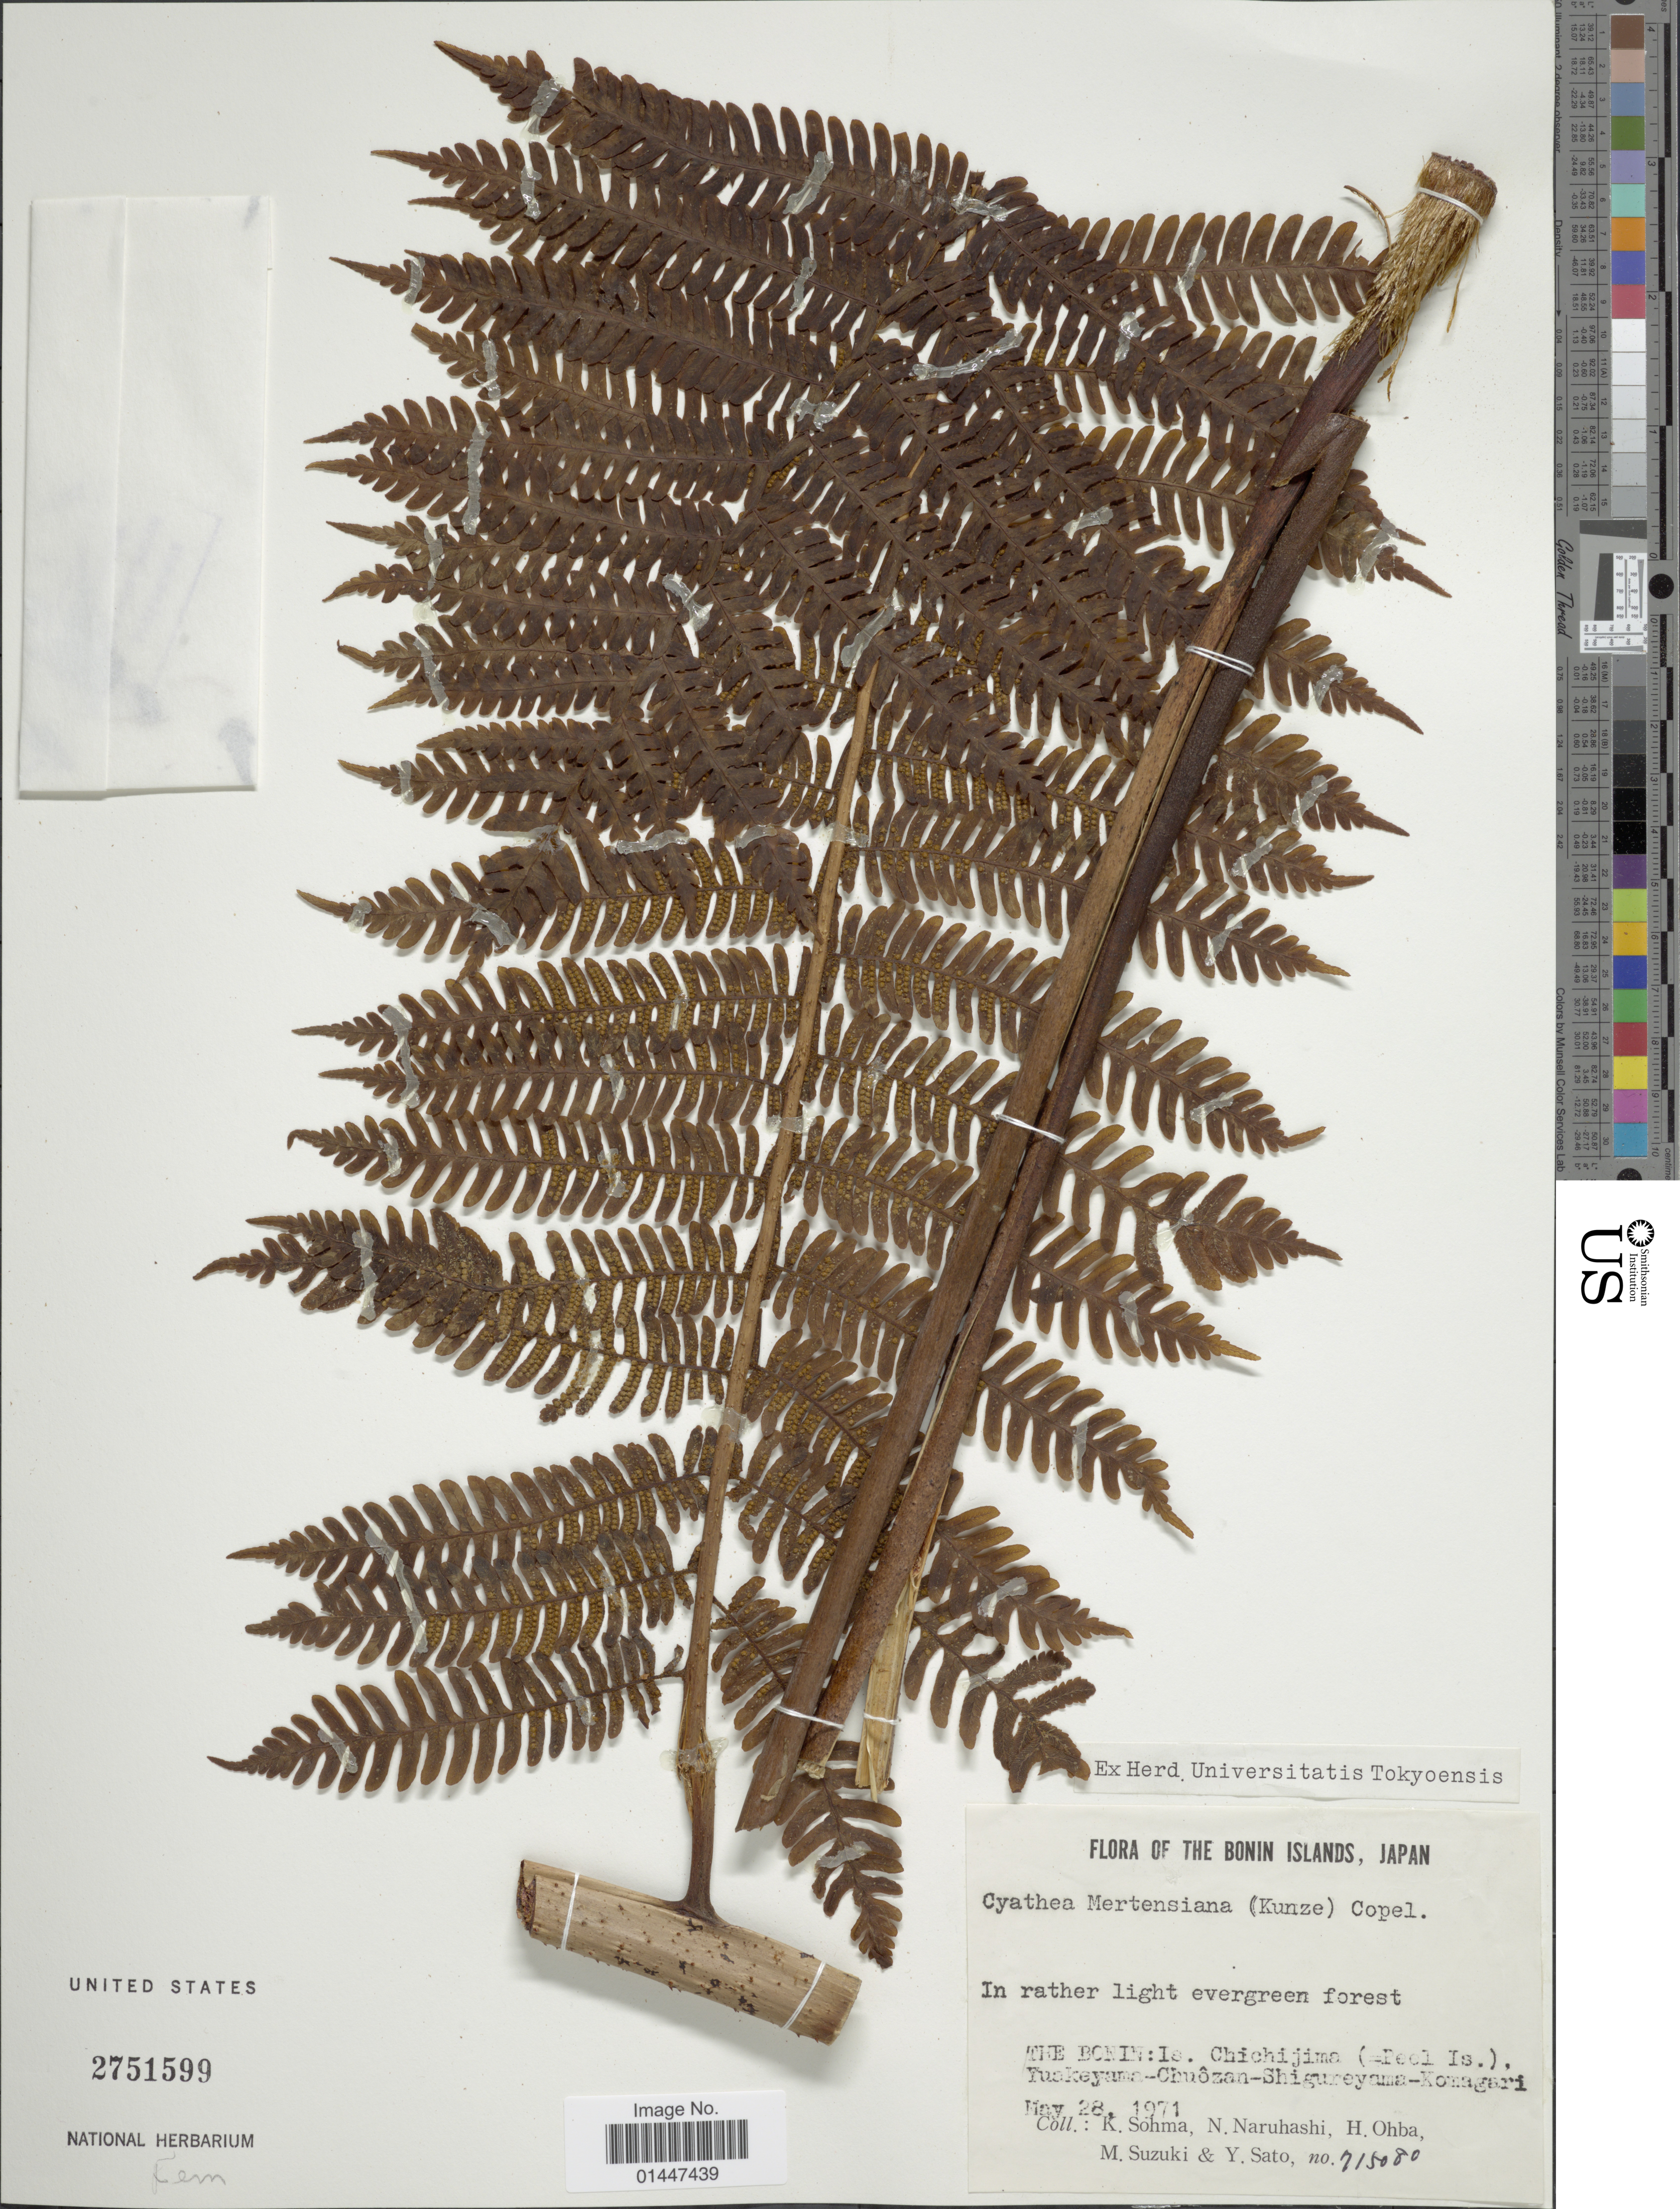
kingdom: Plantae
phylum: Tracheophyta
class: Polypodiopsida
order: Cyatheales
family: Cyatheaceae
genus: Sphaeropteris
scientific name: Sphaeropteris mertensiana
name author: (Kunze) R.M. Tryon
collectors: K. Sohma, N. Naruhashi, H. Ohba, M. Suzuki & Y. Sato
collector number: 715080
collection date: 1971-05-28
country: Japan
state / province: Tokyo, Federal City of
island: Bonin Islands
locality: Bonin Islands. In rather light evergreen forest. The Bonin: Is. Chichijima ( = Peel Is.) Fuakeyame-Chuozan-Shigureyama-Xomagari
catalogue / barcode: US 2751599